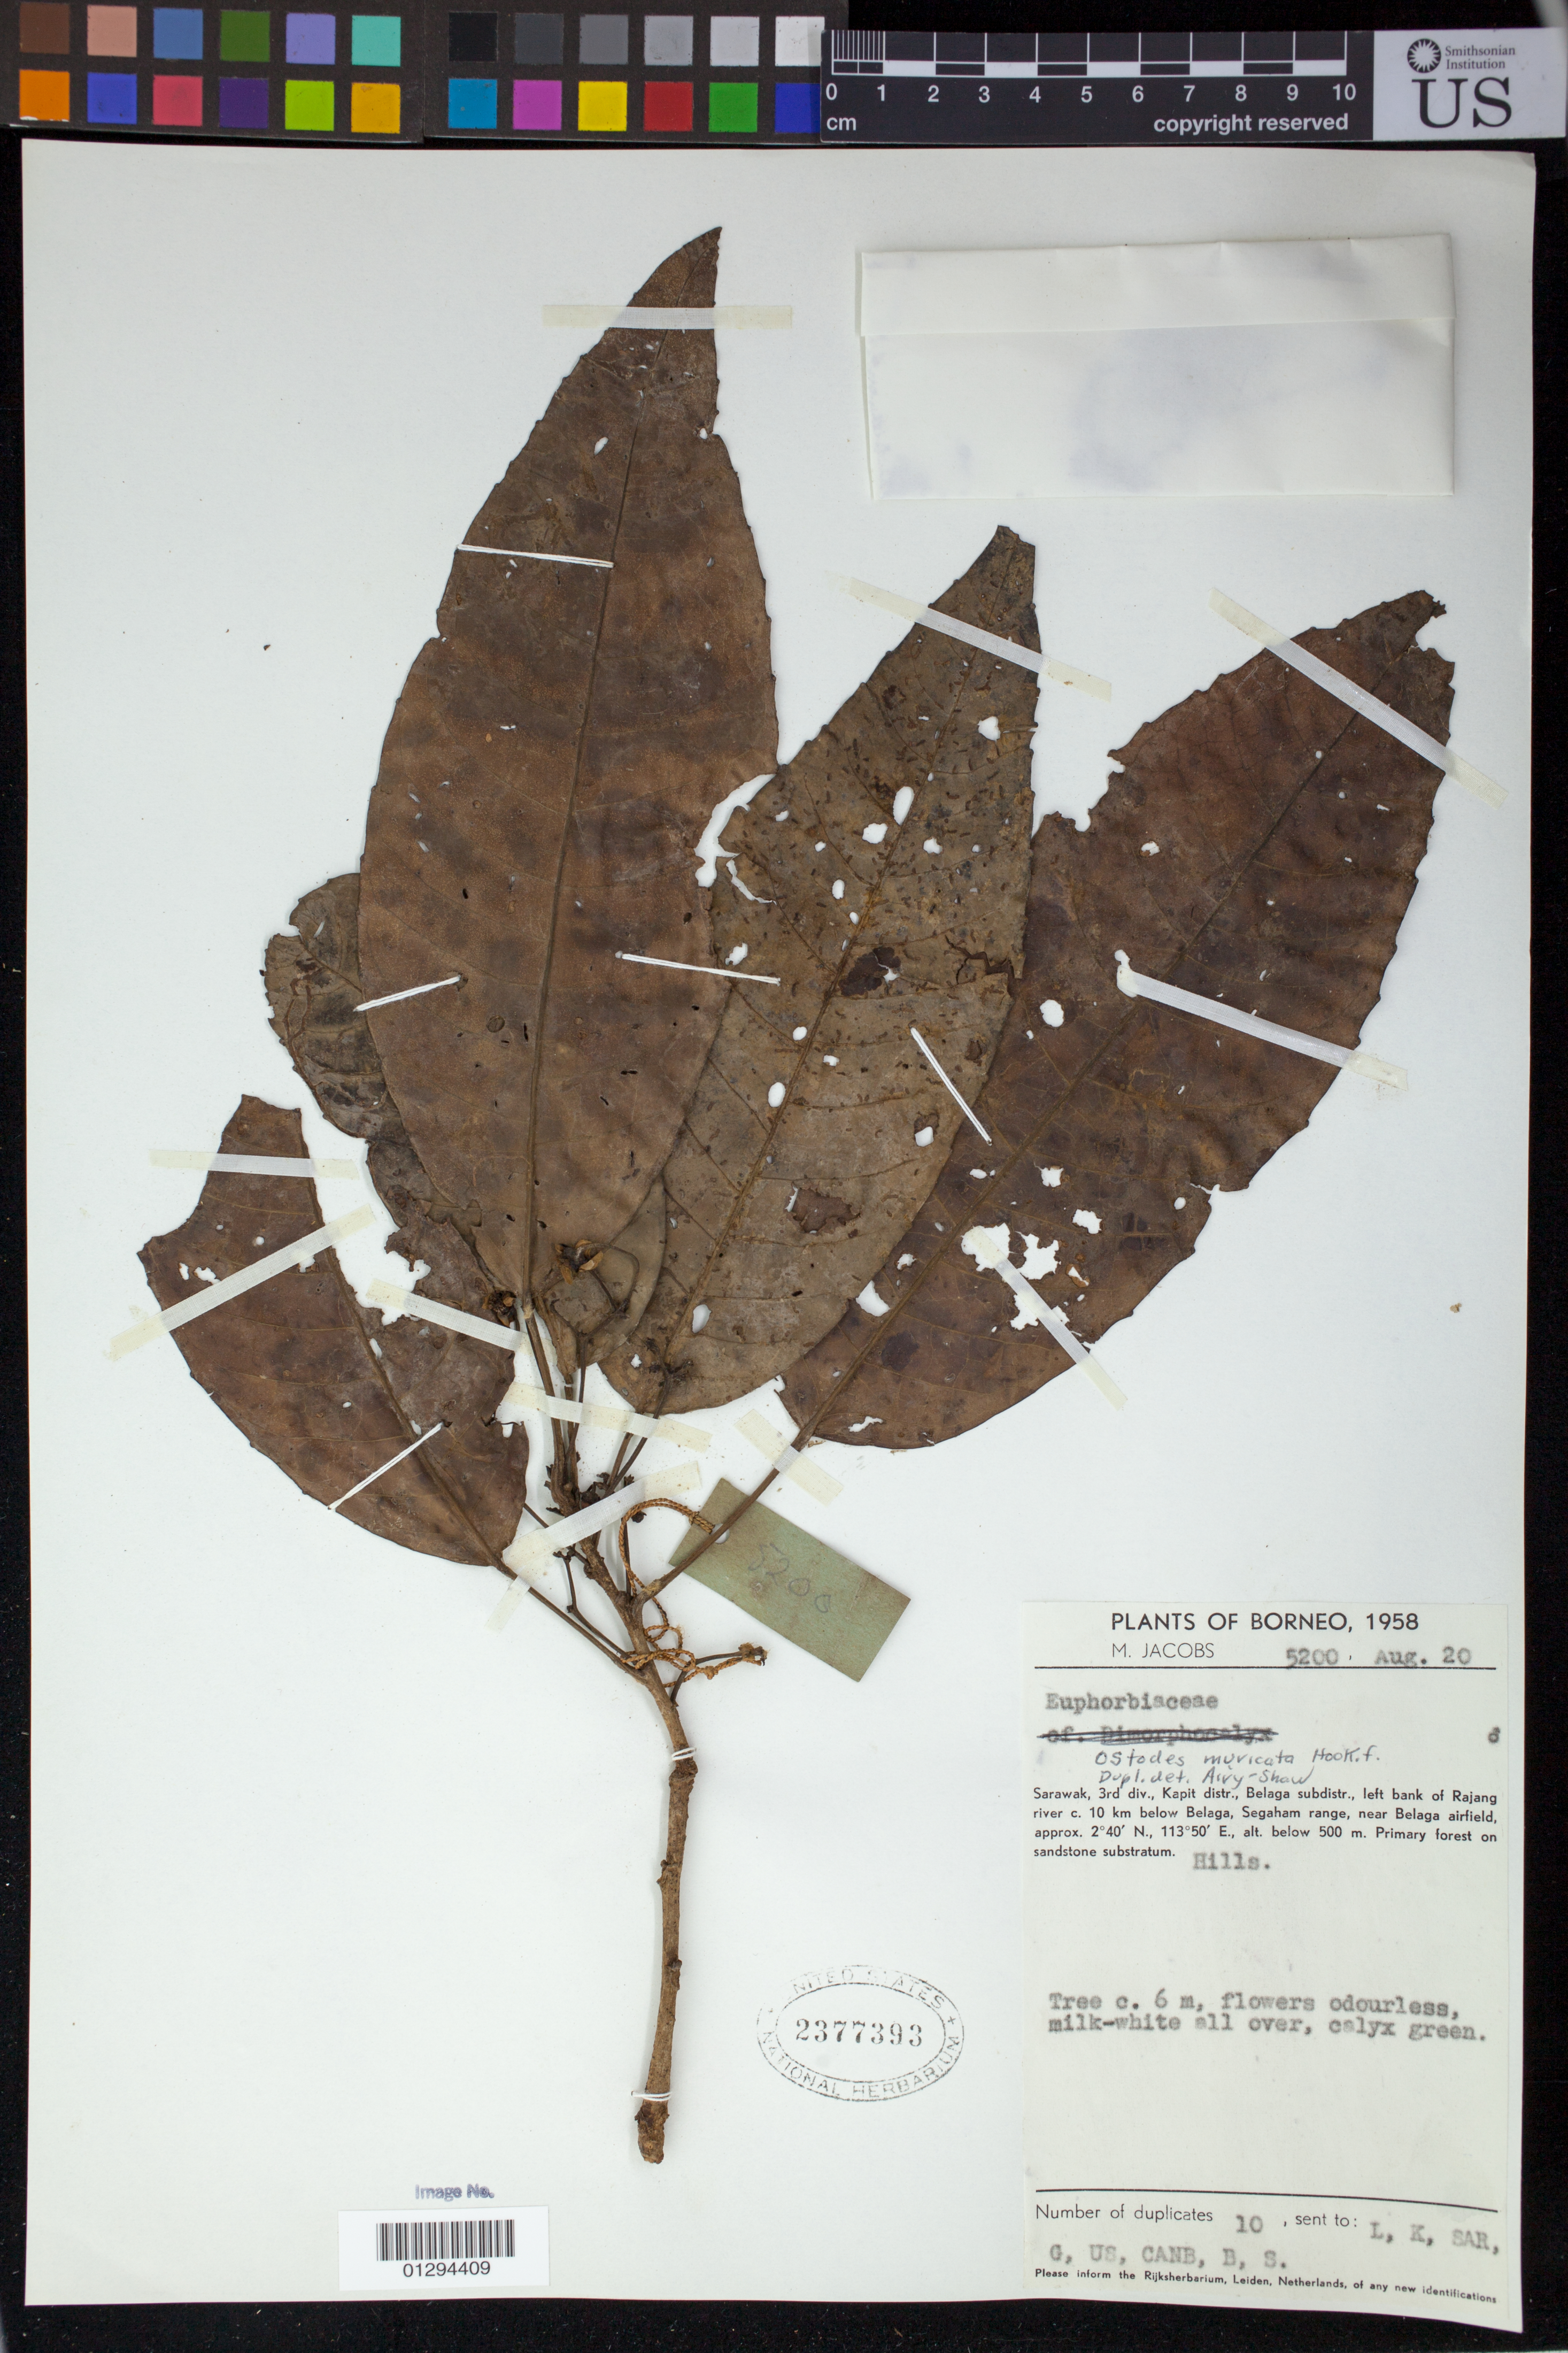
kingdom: Plantae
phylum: Tracheophyta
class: Magnoliopsida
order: Malpighiales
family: Euphorbiaceae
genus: Dimorphocalyx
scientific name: Dimorphocalyx muricatus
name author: (Hook. f.) Airy Shaw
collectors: M. Jacobs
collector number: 5200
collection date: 1958-08-20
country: Malaysia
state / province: Sarawak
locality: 3rd div., Kapit distr., Belaga subdist., left bank of Rajang river c. 10 km below Belaga, Segaham range, near Belaga airfield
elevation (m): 500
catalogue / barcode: US 2377393